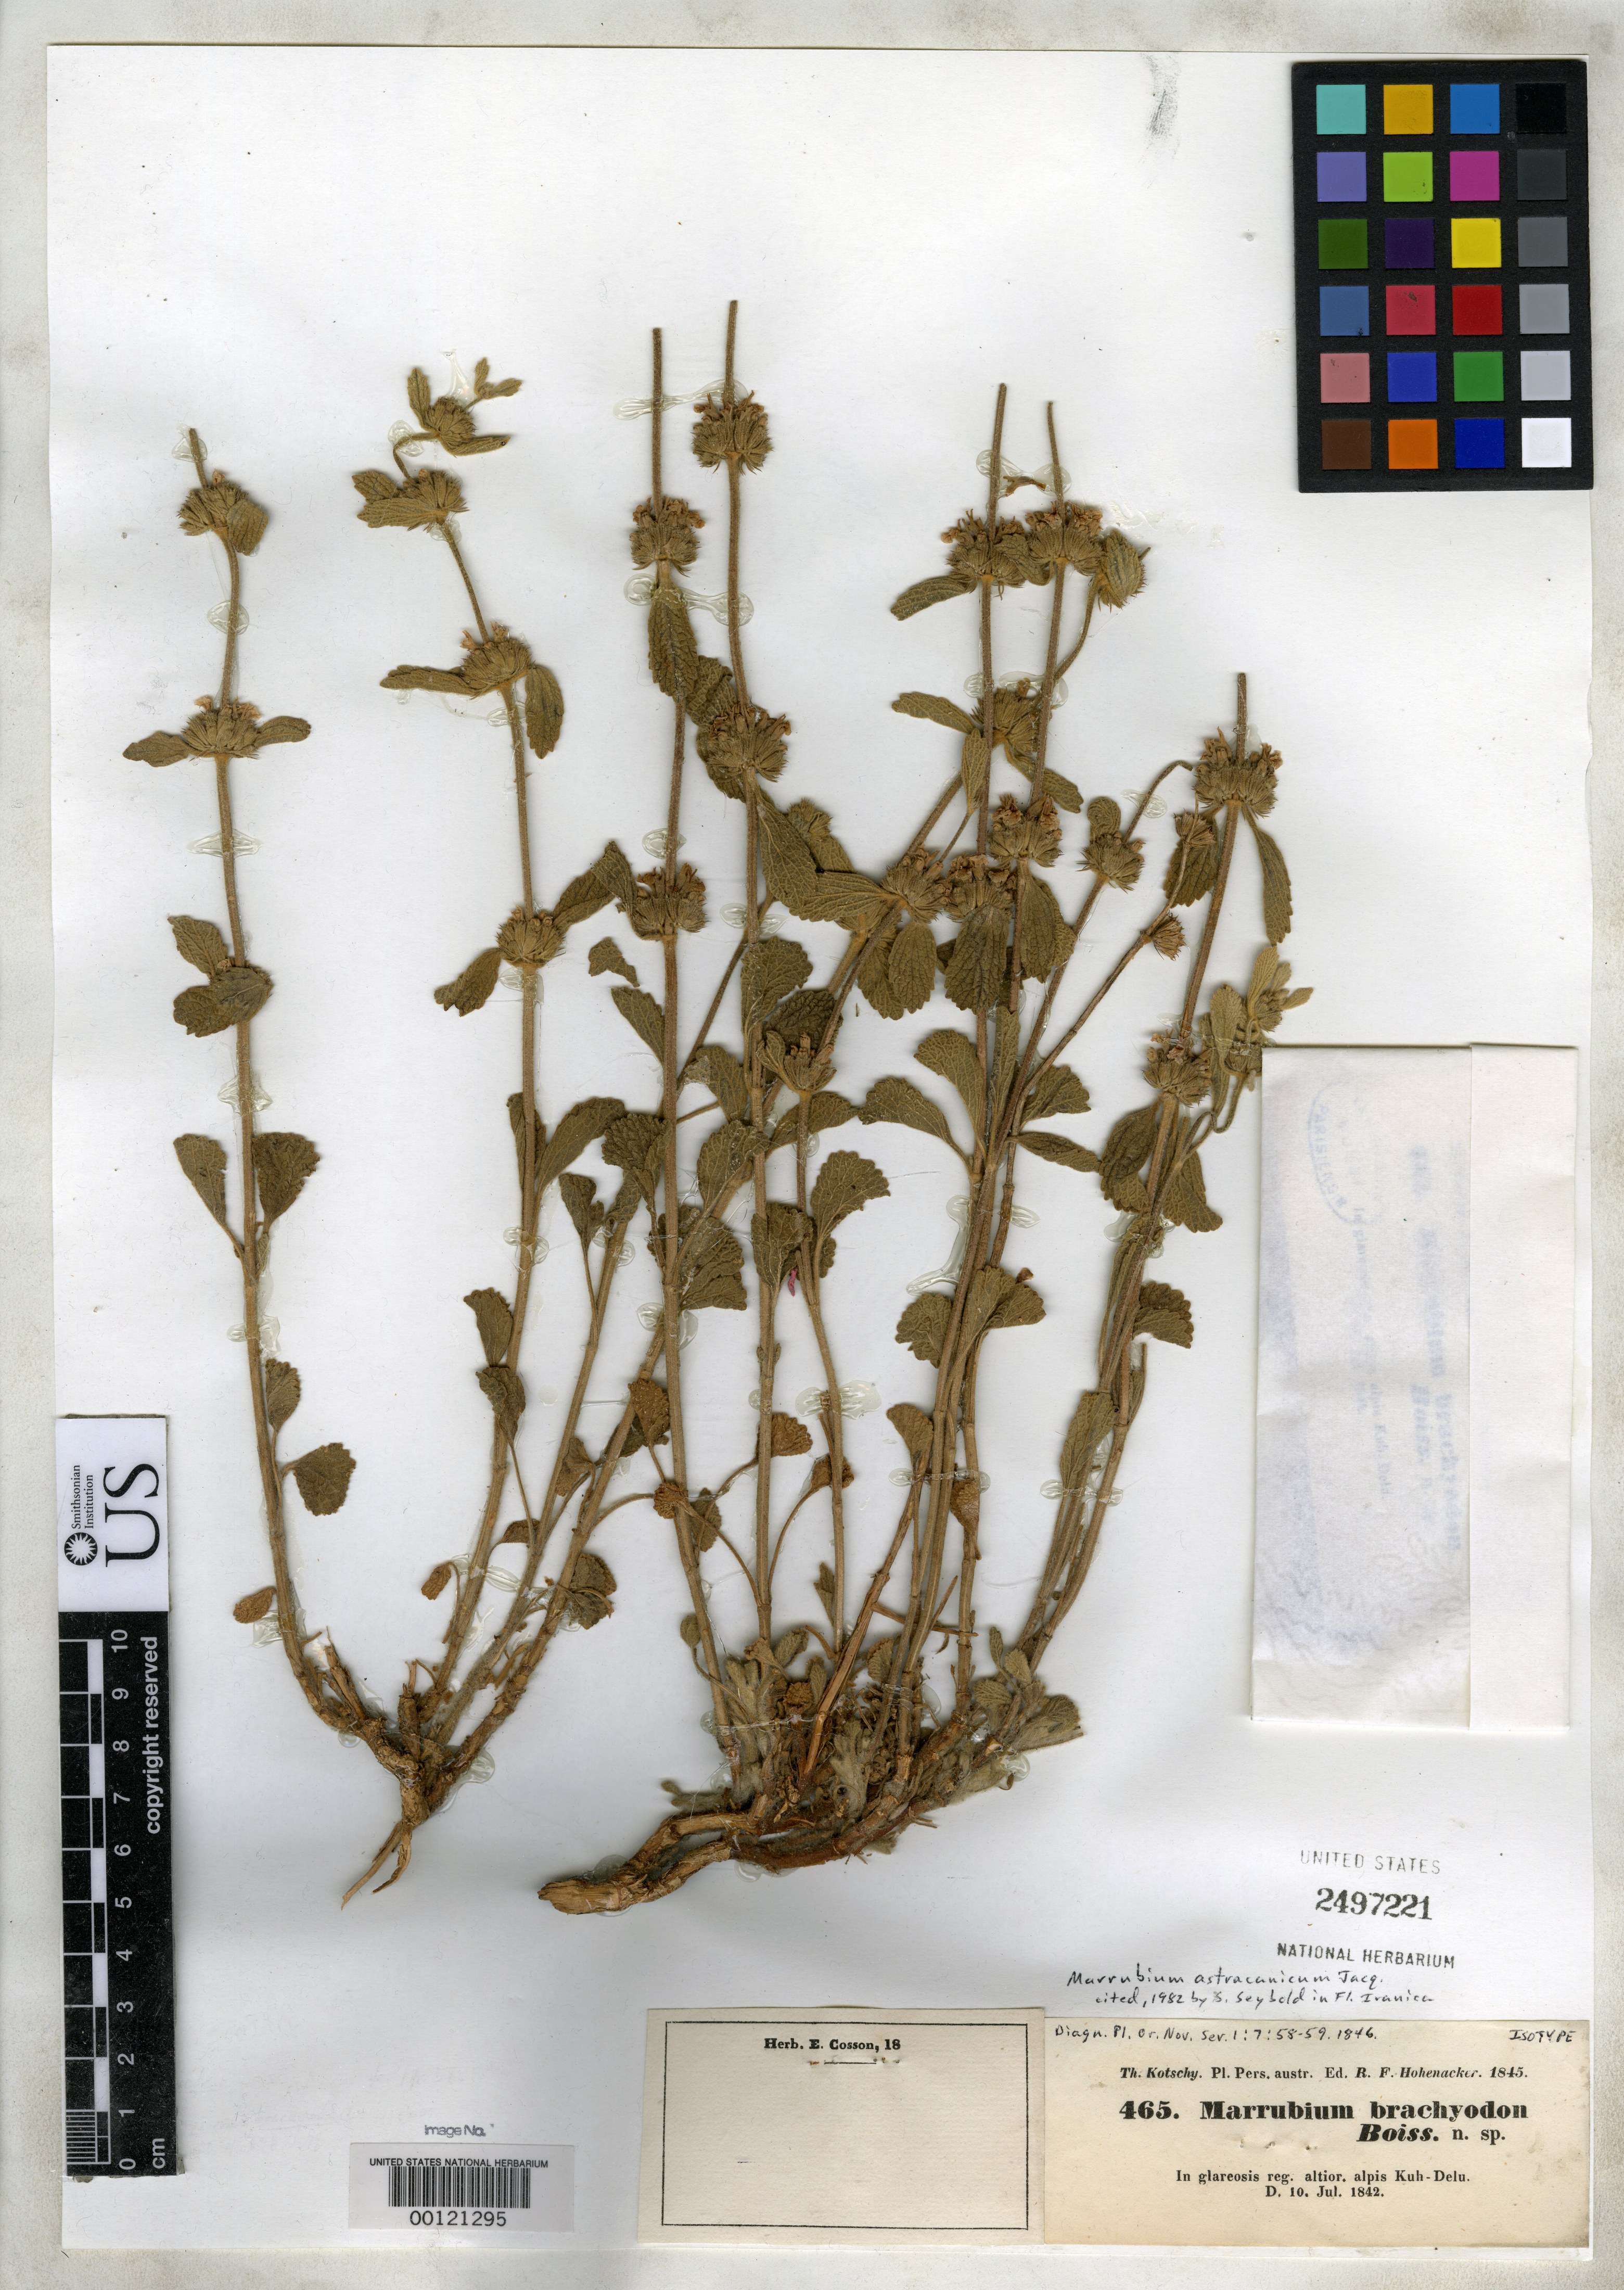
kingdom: Plantae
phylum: Tracheophyta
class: Magnoliopsida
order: Lamiales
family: Lamiaceae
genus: Marrubium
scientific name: Marrubium brachyodon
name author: Boiss.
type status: Isotype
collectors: K. G. Kotschy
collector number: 465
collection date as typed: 10 Jul 1842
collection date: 1842-07-10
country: Iran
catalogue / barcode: US 2497221